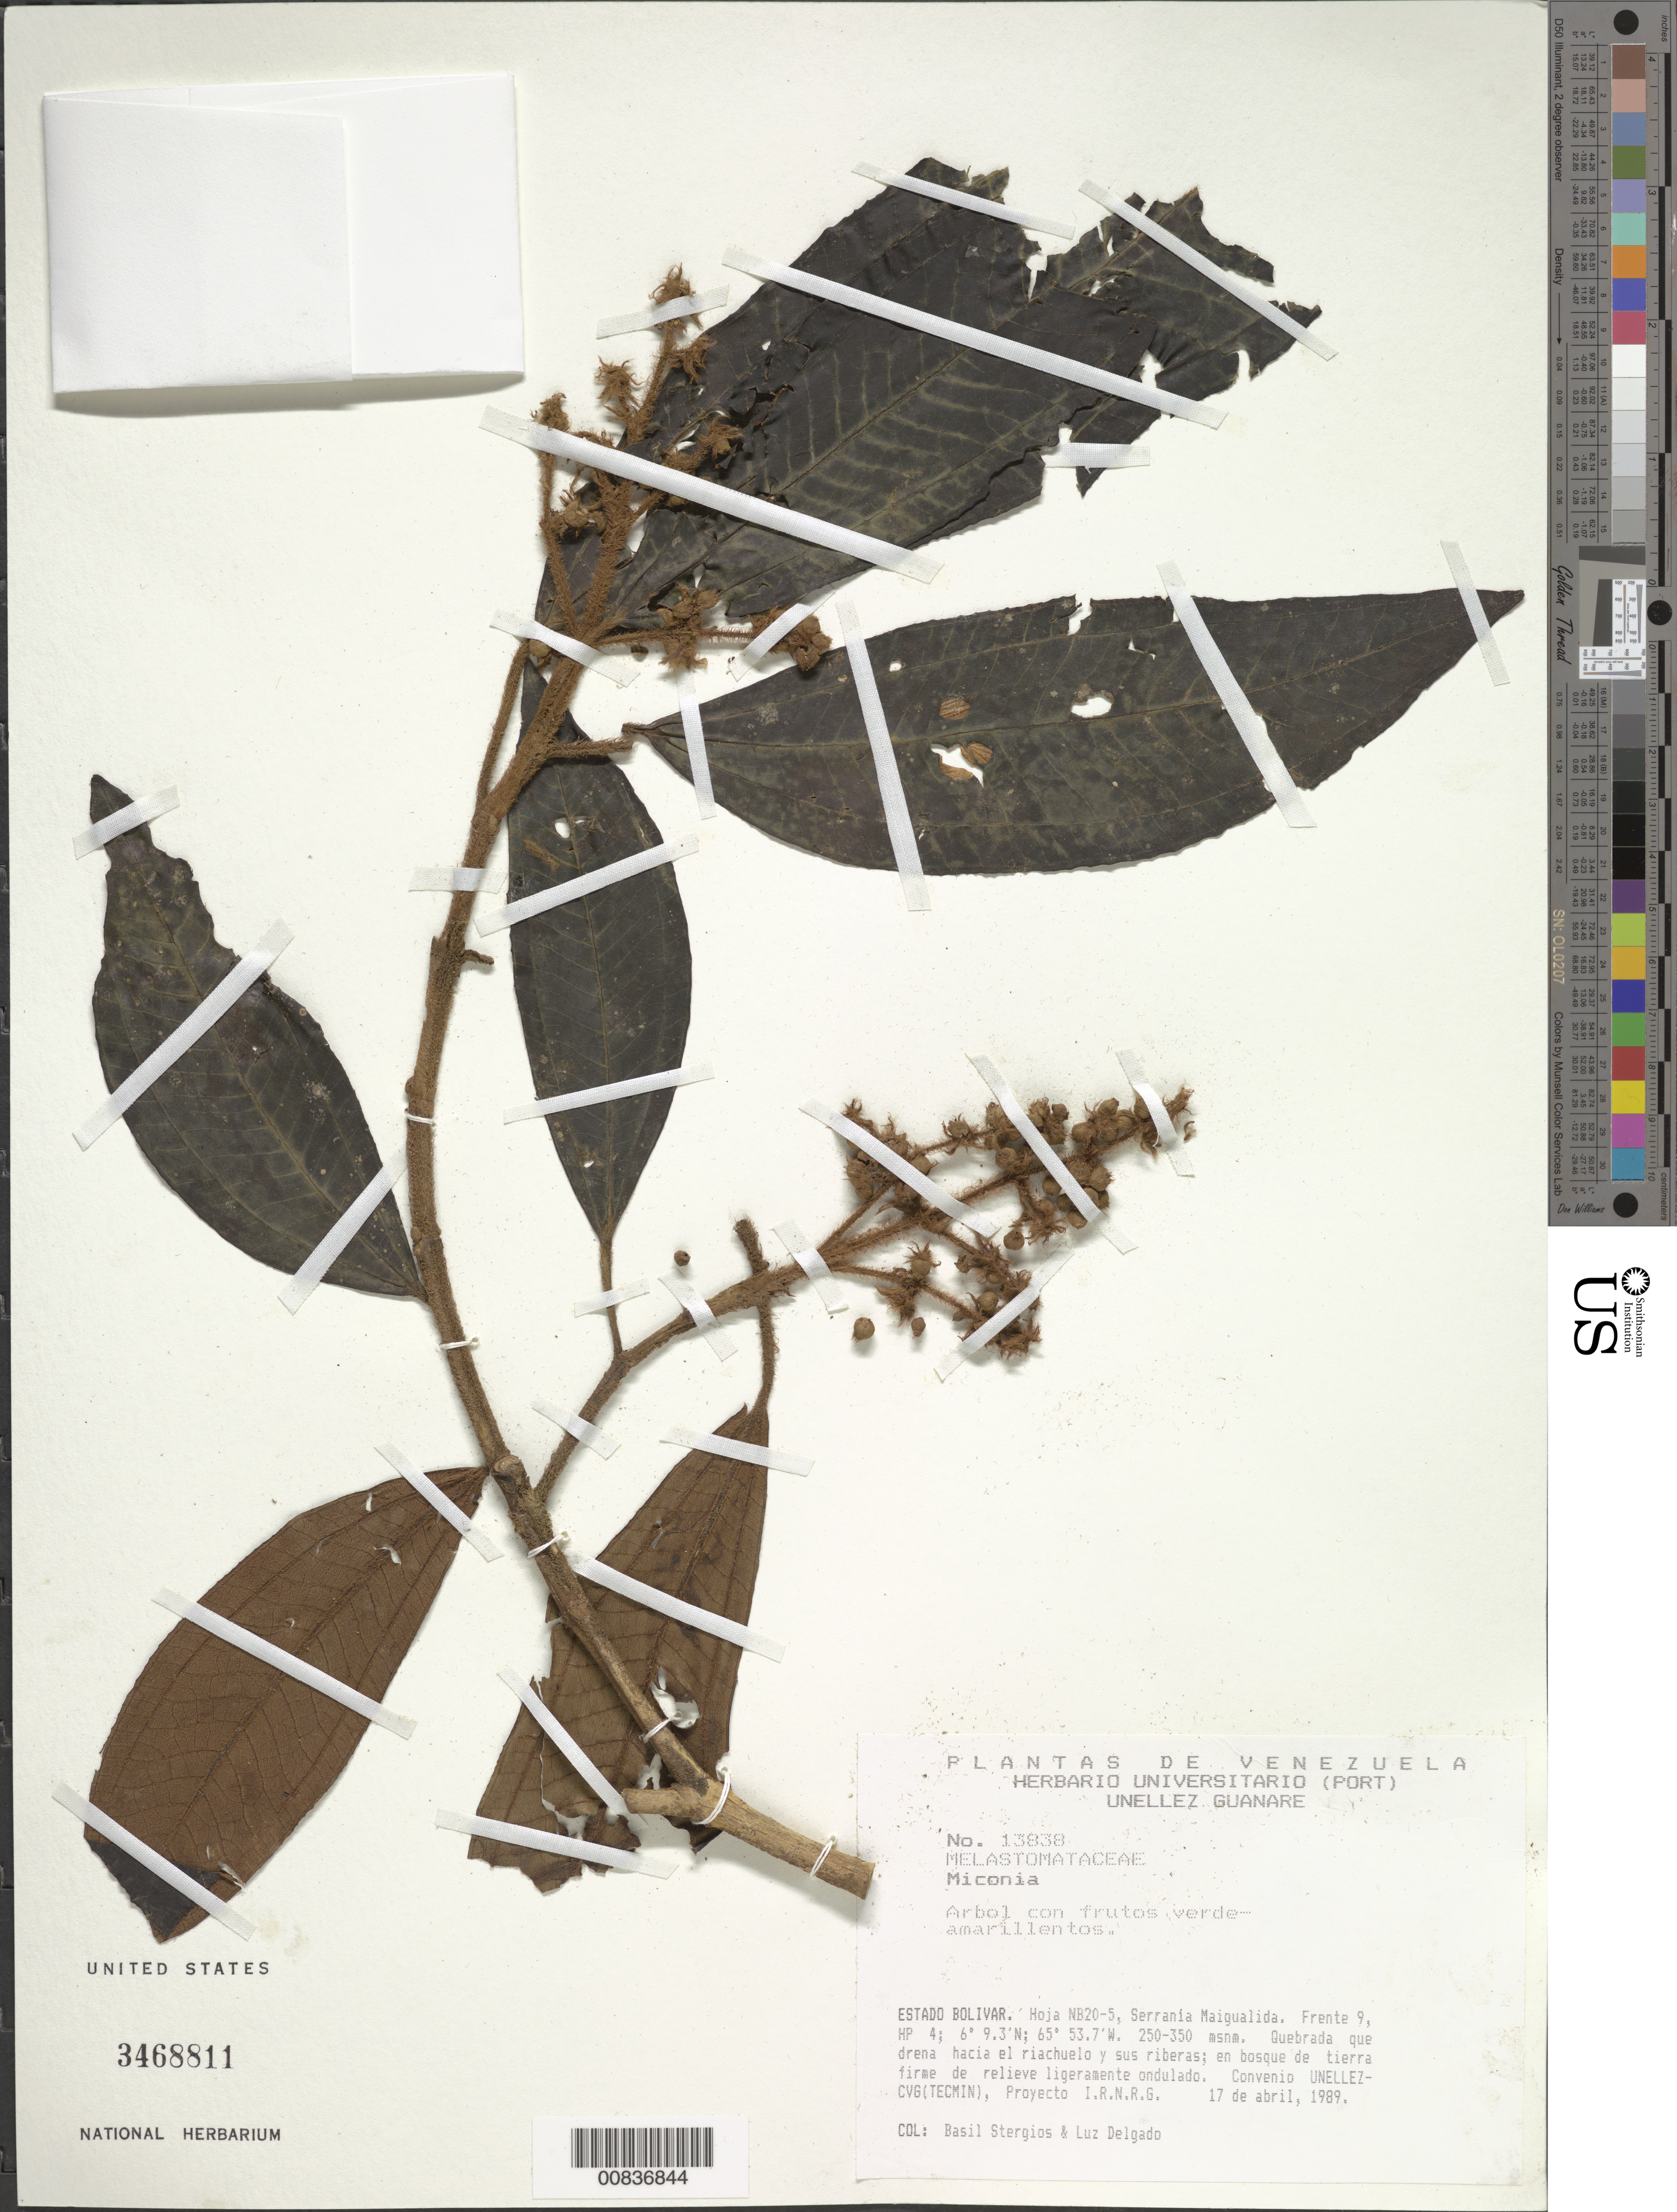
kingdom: Plantae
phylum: Tracheophyta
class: Magnoliopsida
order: Myrtales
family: Melastomataceae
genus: Miconia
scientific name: Miconia prasina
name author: (Sw.) DC.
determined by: Michelangeli, F. A.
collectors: B. G. Stergios & L. Delgado V.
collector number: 13838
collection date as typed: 17-Apr-89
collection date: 1989-04-17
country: Venezuela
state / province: Bolívar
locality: Serrania Maigualida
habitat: Quebrada que drena hacia el riachuelo y sus riberas; en bosque de tierra firme de relieve ligeramente ondulado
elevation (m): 250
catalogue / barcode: US 3468811